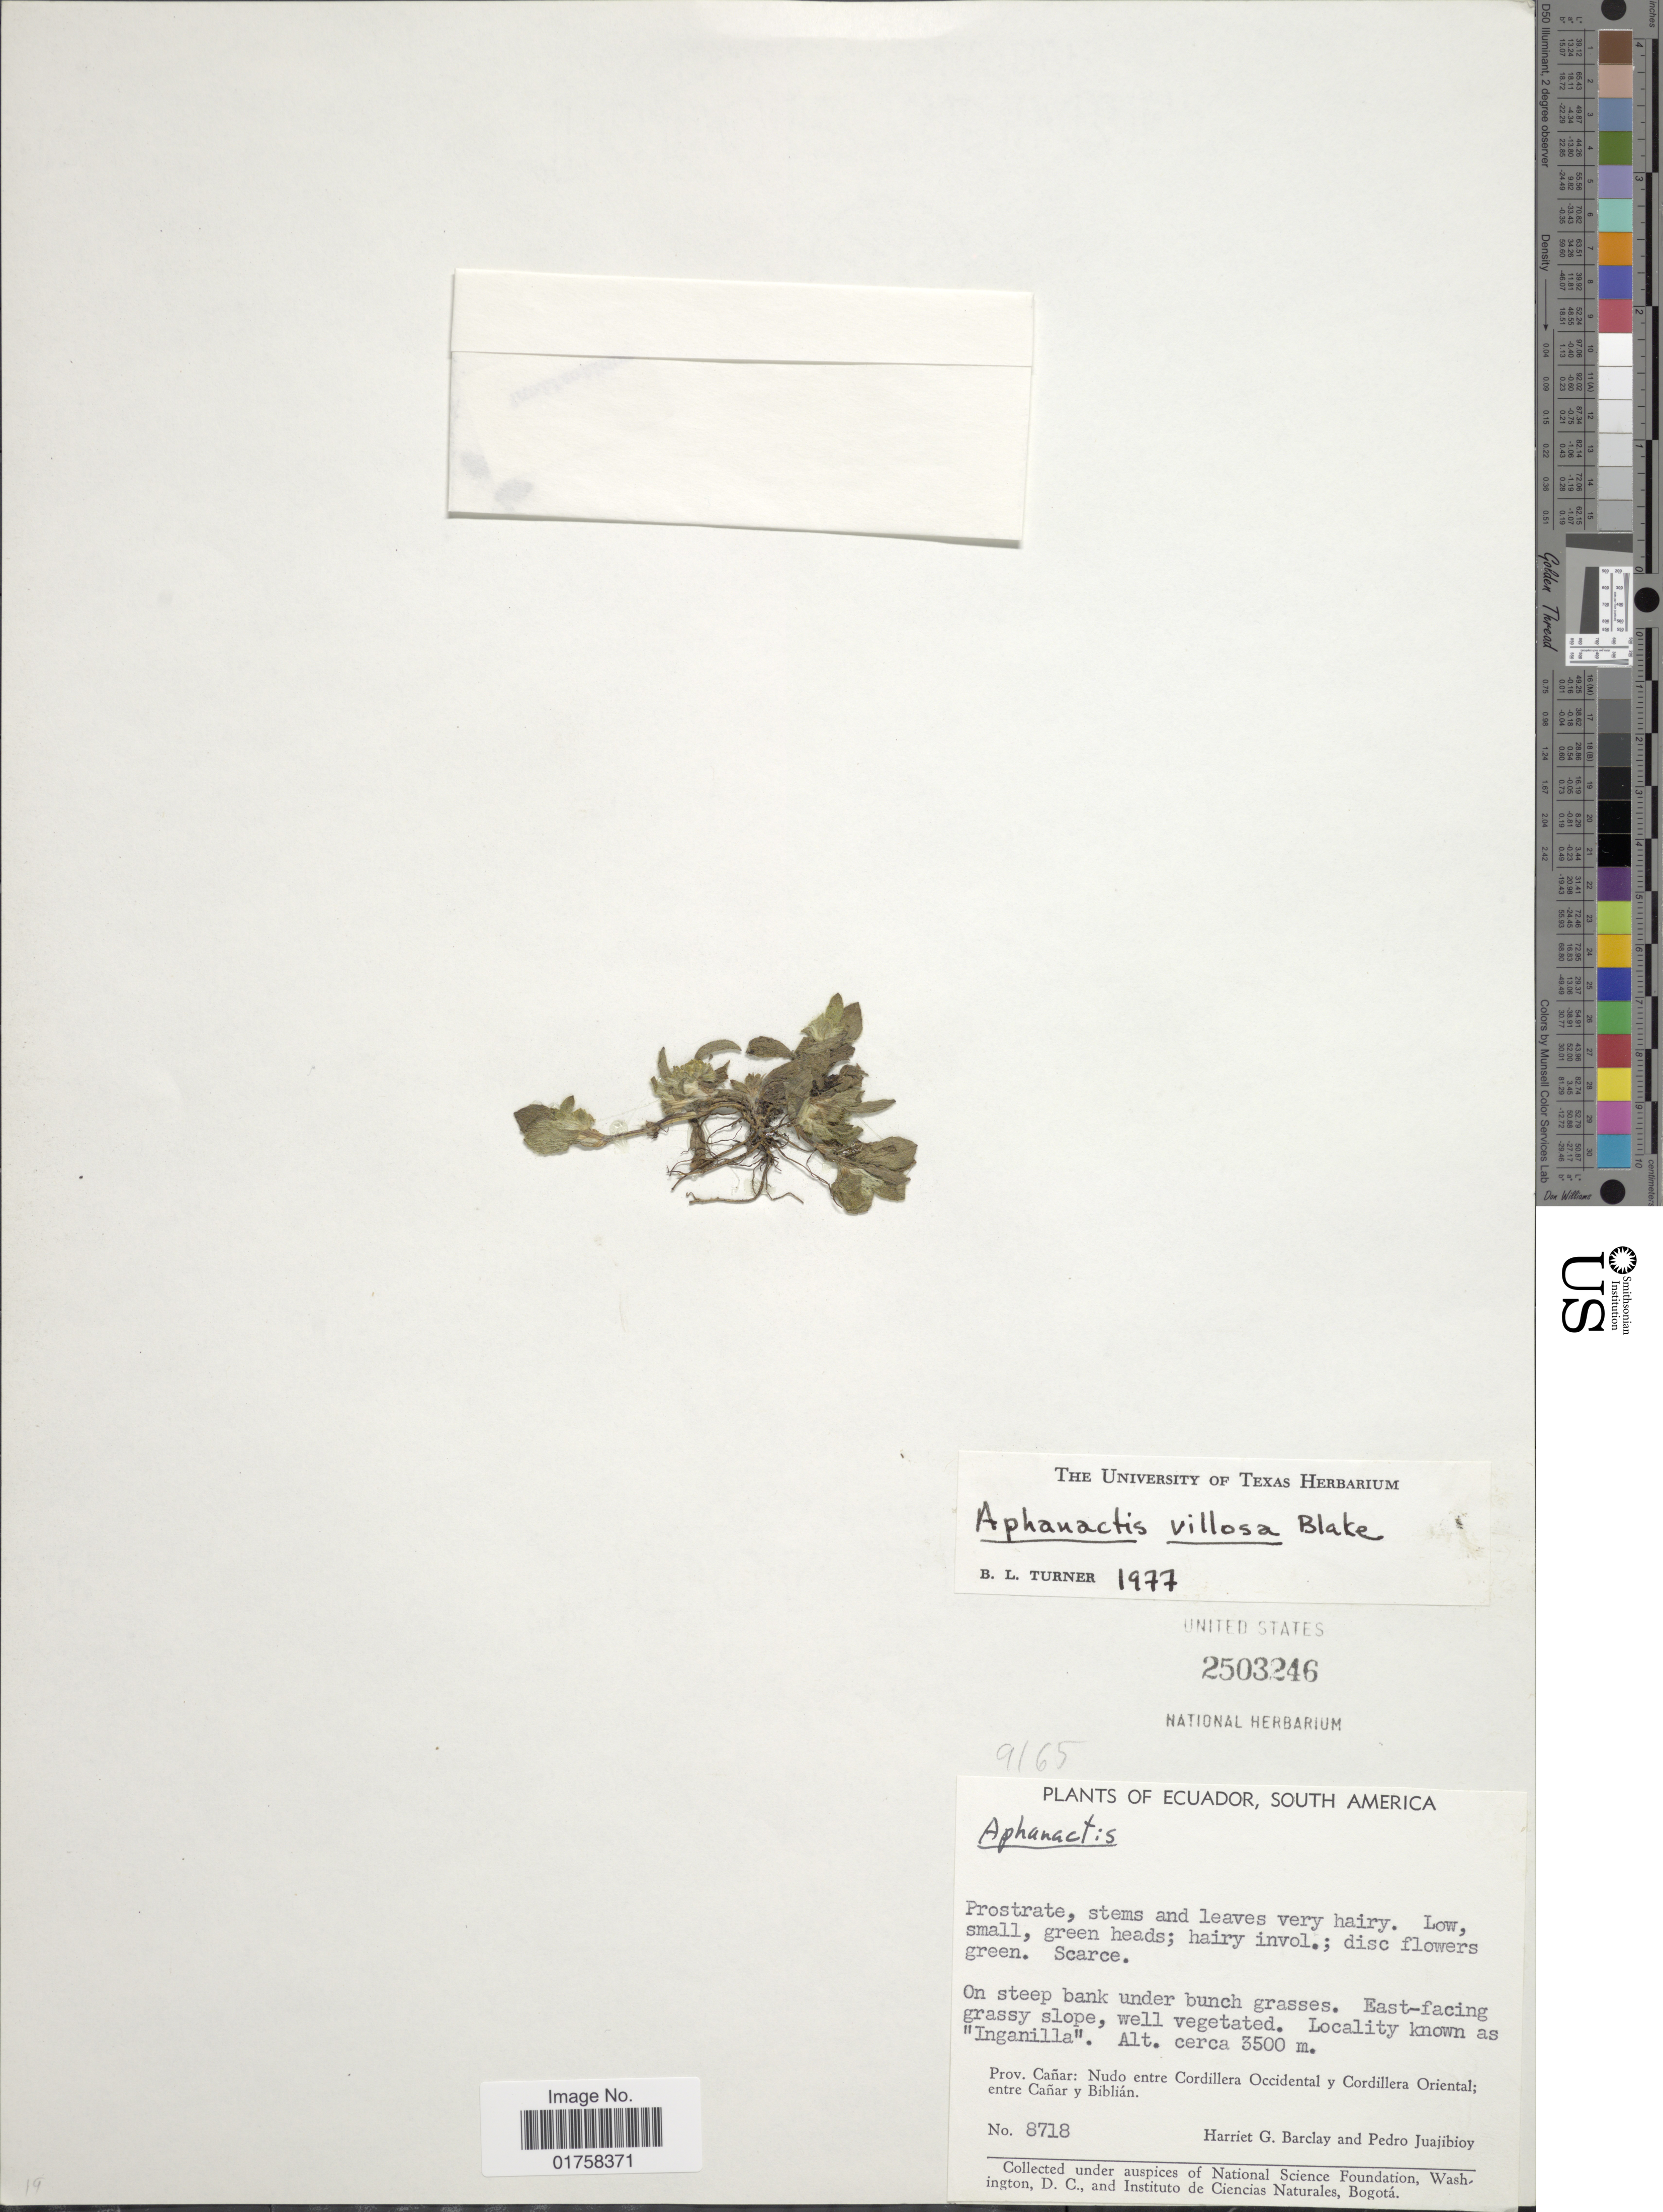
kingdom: Plantae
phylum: Tracheophyta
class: Magnoliopsida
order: Asterales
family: Asteraceae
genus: Aphanactis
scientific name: Aphanactis villosa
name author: S.F. Blake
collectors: H. G. Barclay & P. Juajibioy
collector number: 8718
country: Ecuador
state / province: Cañar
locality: Prov. Cañar: Nudo entre Cordillera Occidental y Cordillera Oriental; entre Cañar y Biblian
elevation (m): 3500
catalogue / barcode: US 2503246